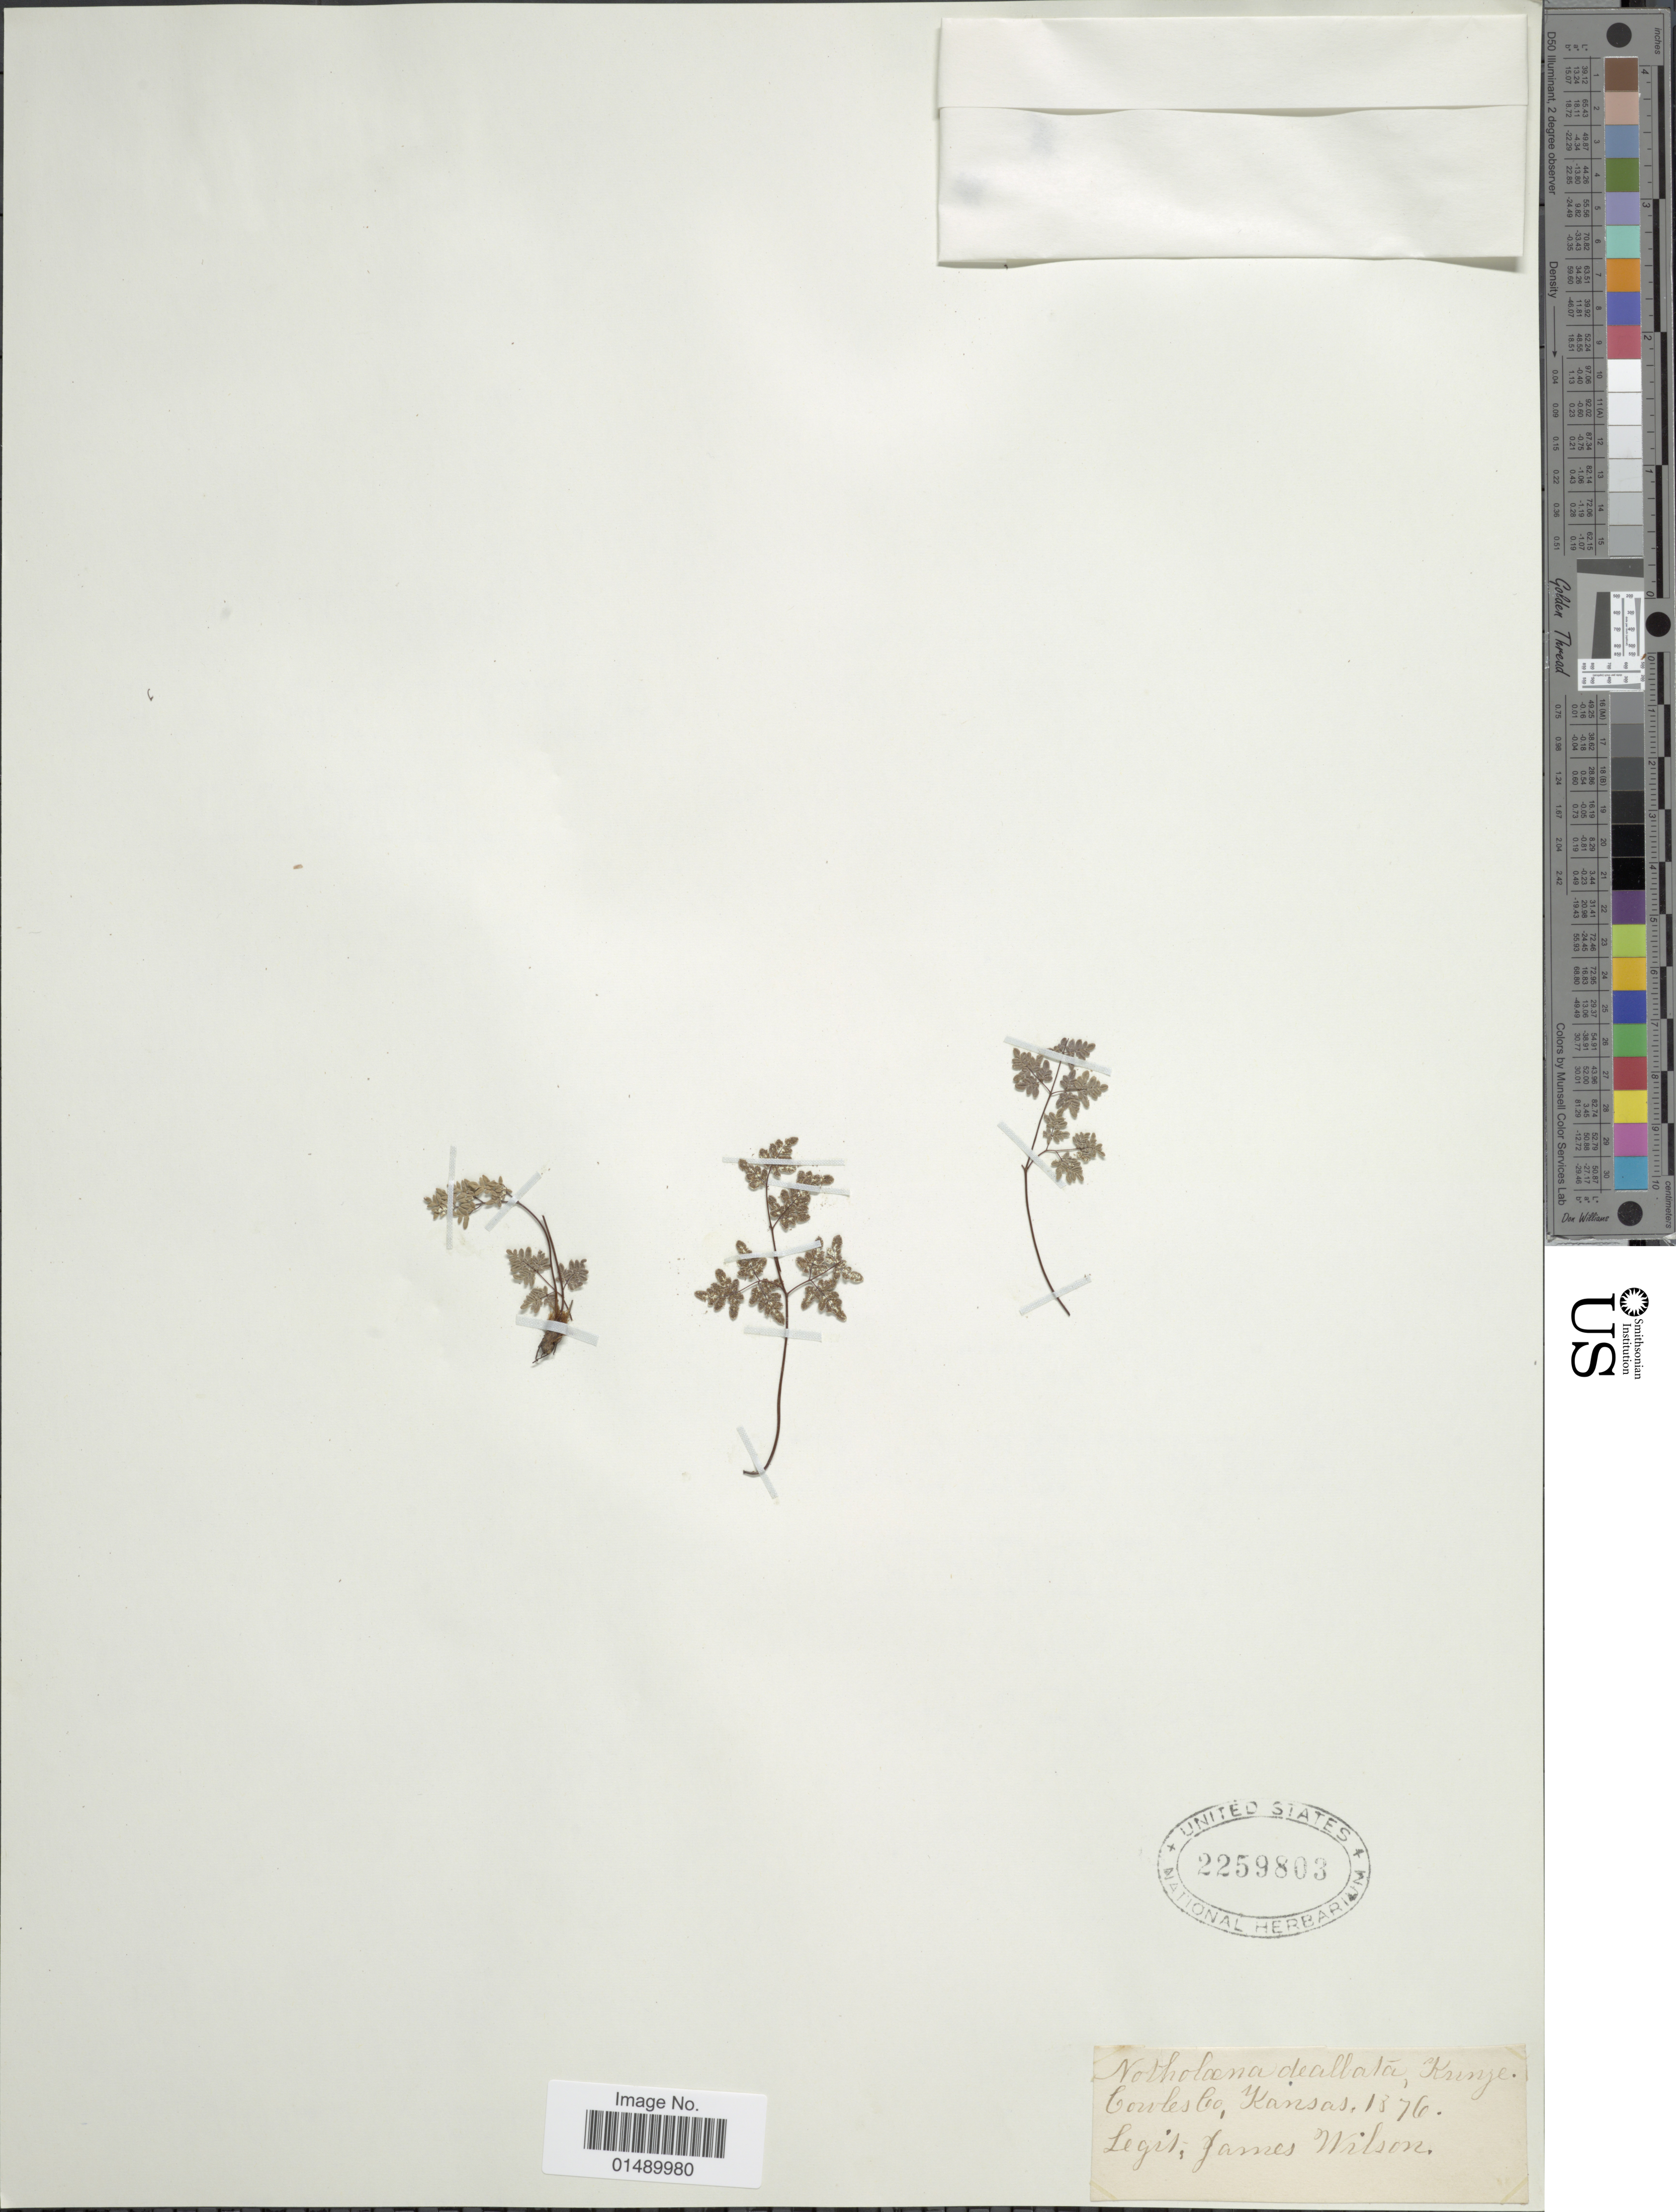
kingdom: Plantae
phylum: Tracheophyta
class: Polypodiopsida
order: Polypodiales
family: Pteridaceae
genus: Argyrochosma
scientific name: Argyrochosma dealbata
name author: (Pursh) Windham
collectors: J. Wilson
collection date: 1876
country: United States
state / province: Kansas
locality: Goules Co.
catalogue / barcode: US 2259803